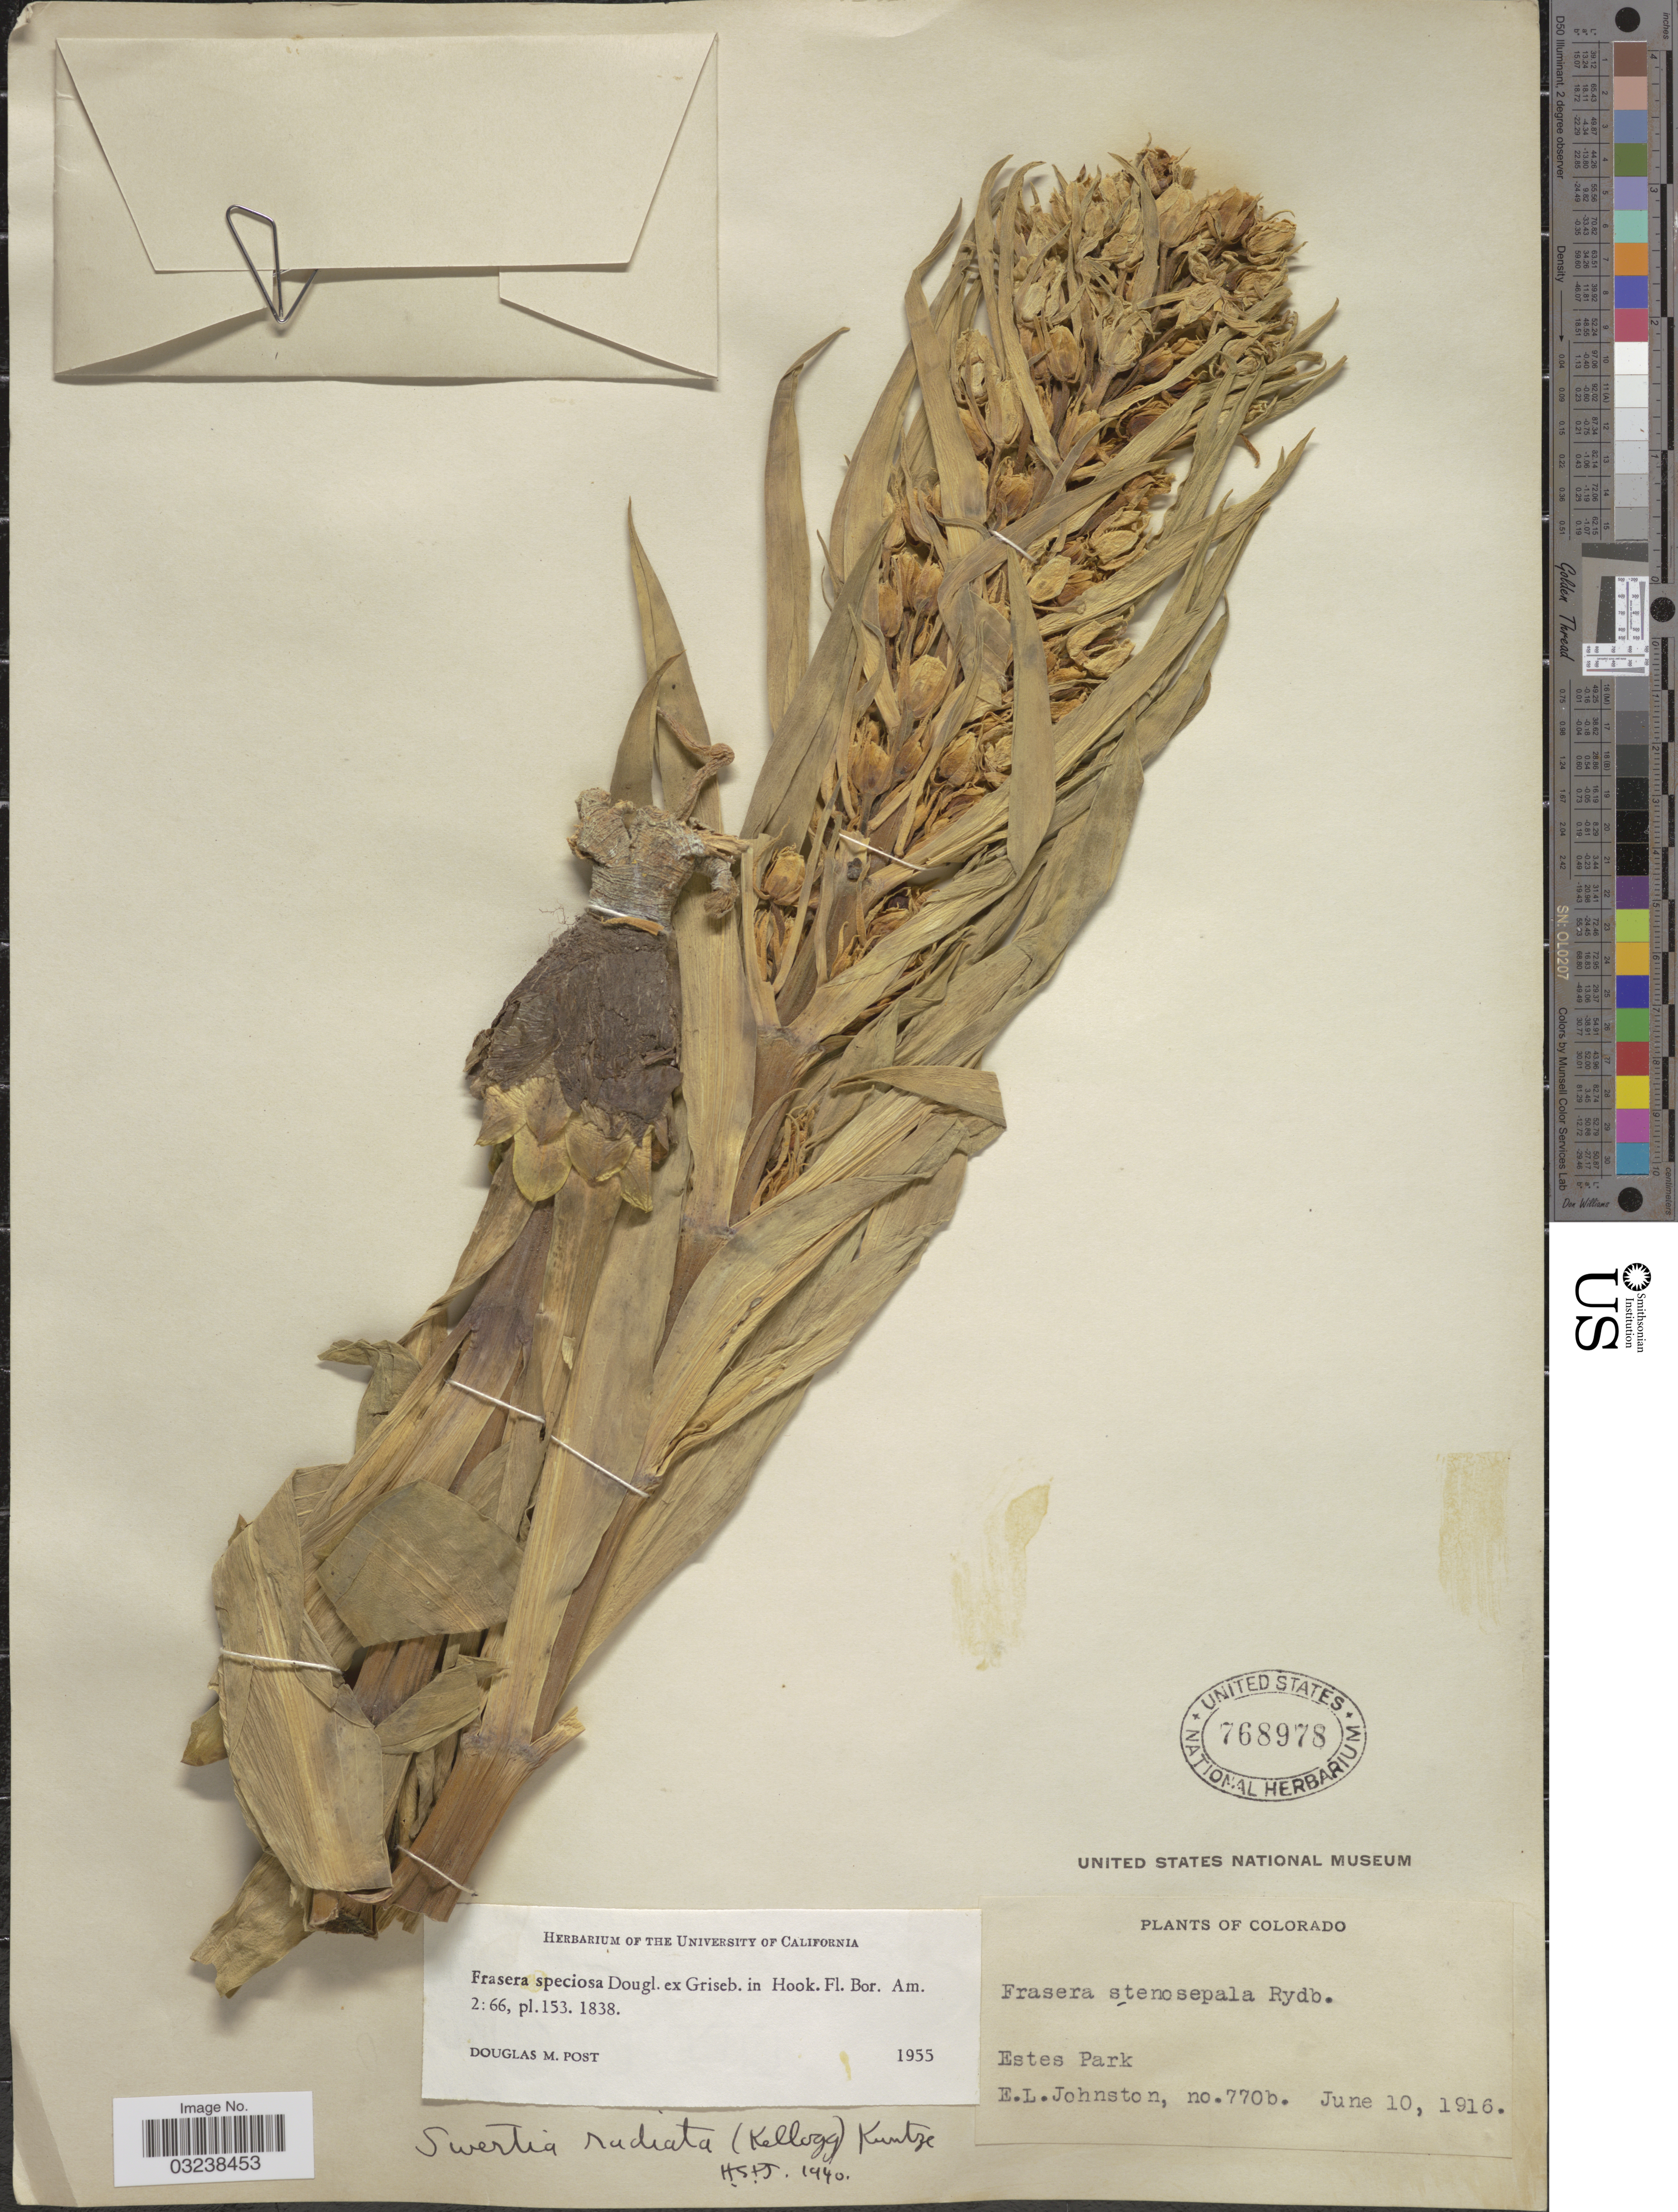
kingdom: Plantae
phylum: Tracheophyta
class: Magnoliopsida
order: Gentianales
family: Gentianaceae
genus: Swertia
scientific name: Swertia radiata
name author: (Kellogg) Kuntze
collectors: E. L. Johnston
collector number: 770b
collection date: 1916-06-10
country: United States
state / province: Colorado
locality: Estes Park.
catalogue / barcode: US 768978